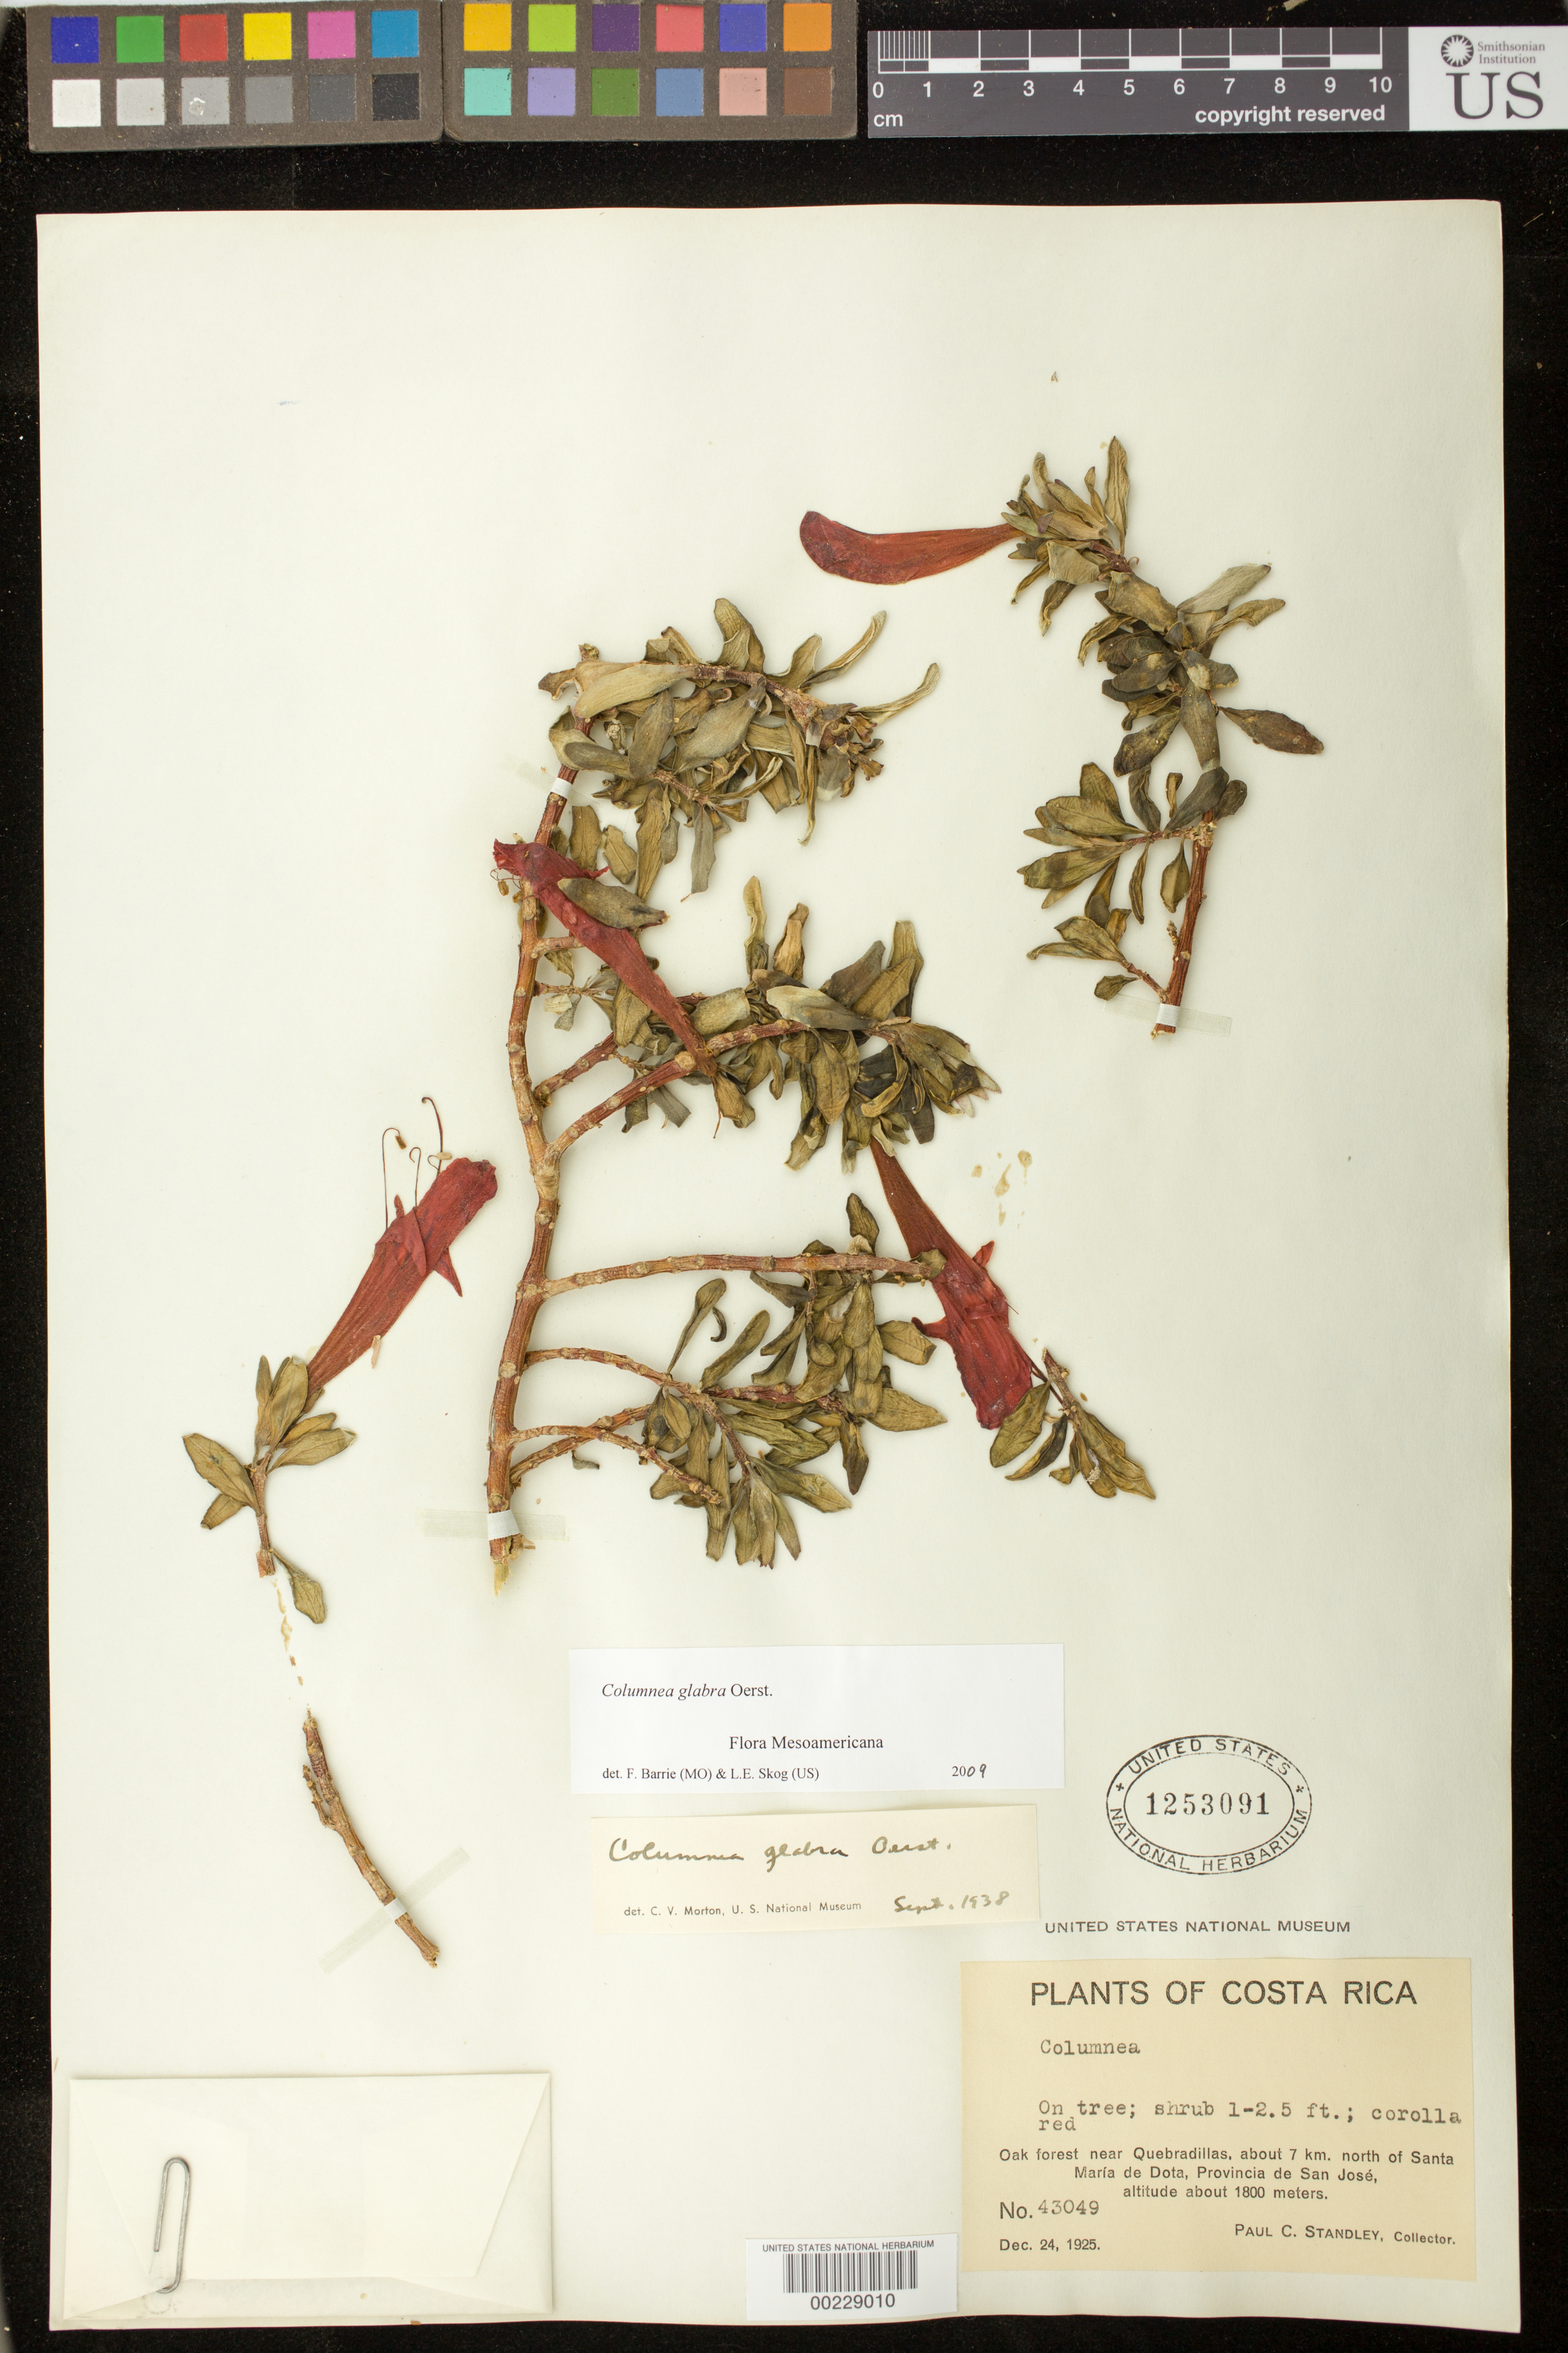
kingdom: Plantae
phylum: Tracheophyta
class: Magnoliopsida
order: Lamiales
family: Gesneriaceae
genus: Columnea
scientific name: Columnea glabra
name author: Oerst.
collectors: P. C. Standley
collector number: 43049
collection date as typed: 24 Dec 1925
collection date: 1925-12-24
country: Costa Rica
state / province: San José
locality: Near Quebradillas, about 7 km N of Santa Maria de Dota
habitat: Oak forest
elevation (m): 1800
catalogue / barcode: US 1253091